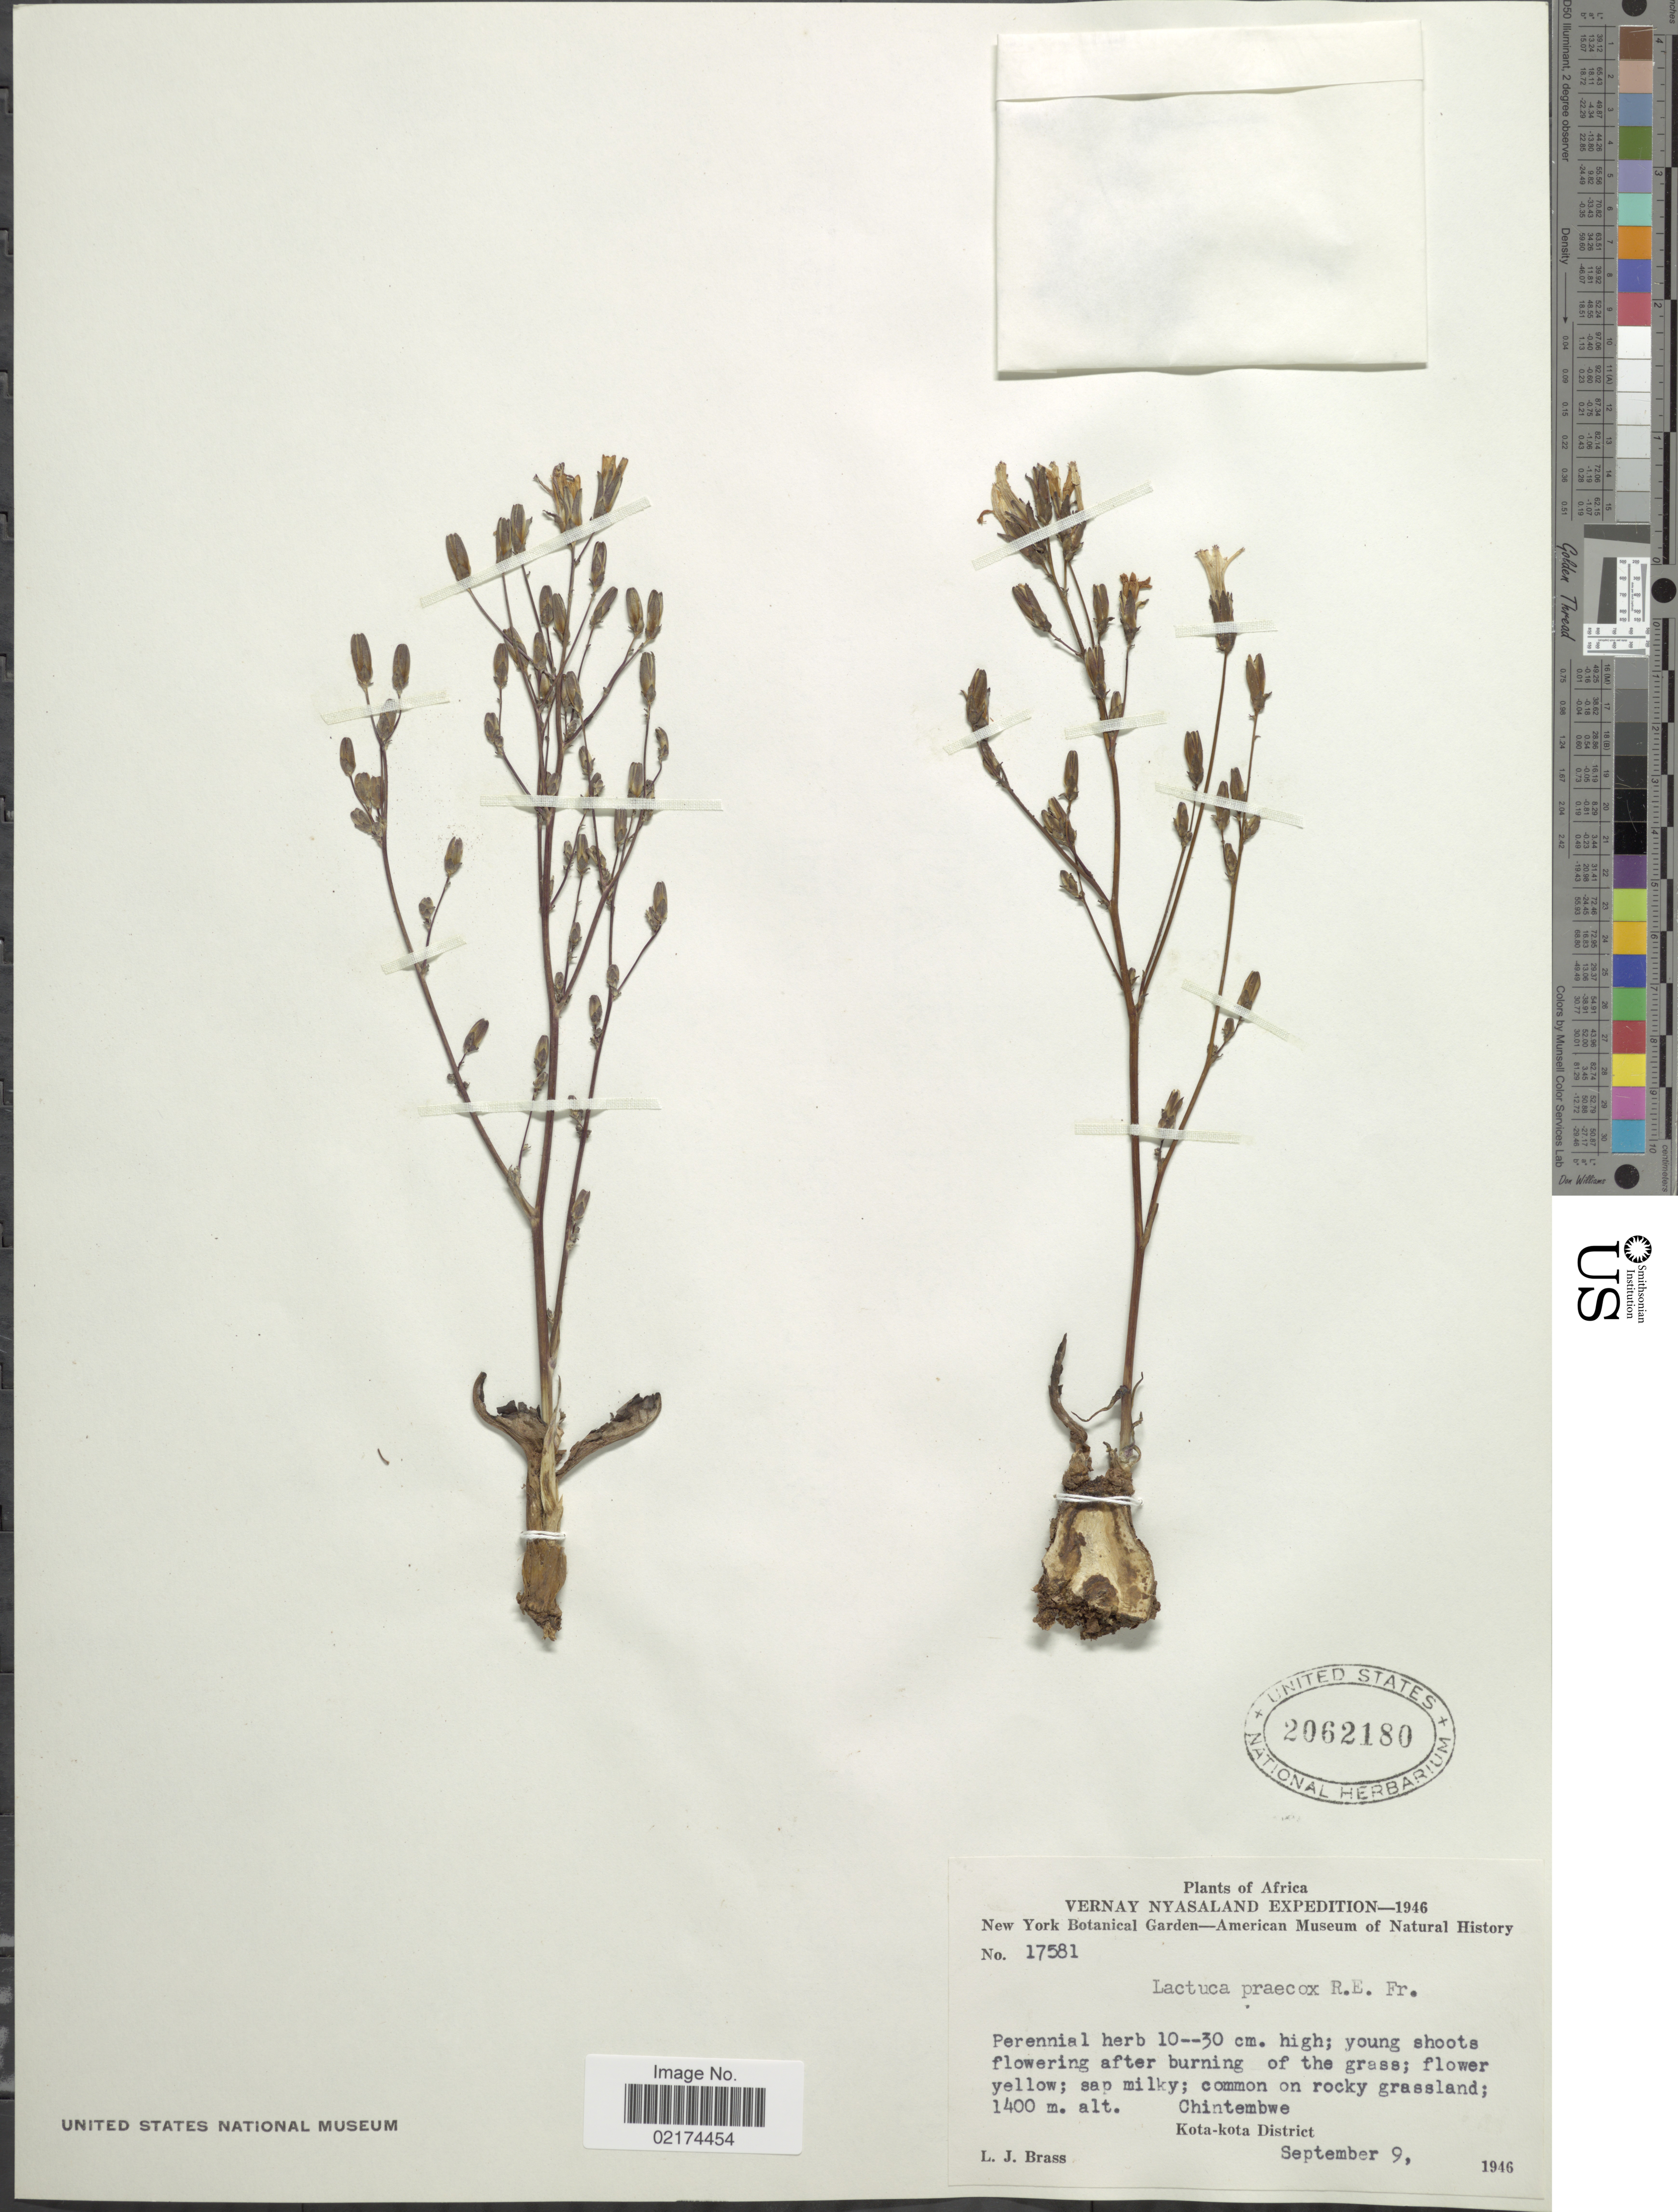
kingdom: Plantae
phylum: Tracheophyta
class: Magnoliopsida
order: Asterales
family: Asteraceae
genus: Lactuca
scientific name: Lactuca praecox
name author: R.E. Fr.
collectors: L. J. Brass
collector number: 17581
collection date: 1946-09-09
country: Malawi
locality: Vernay Nyasaland, Chintembwe, Kota-Kota District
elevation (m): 1400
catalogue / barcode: US 2062180